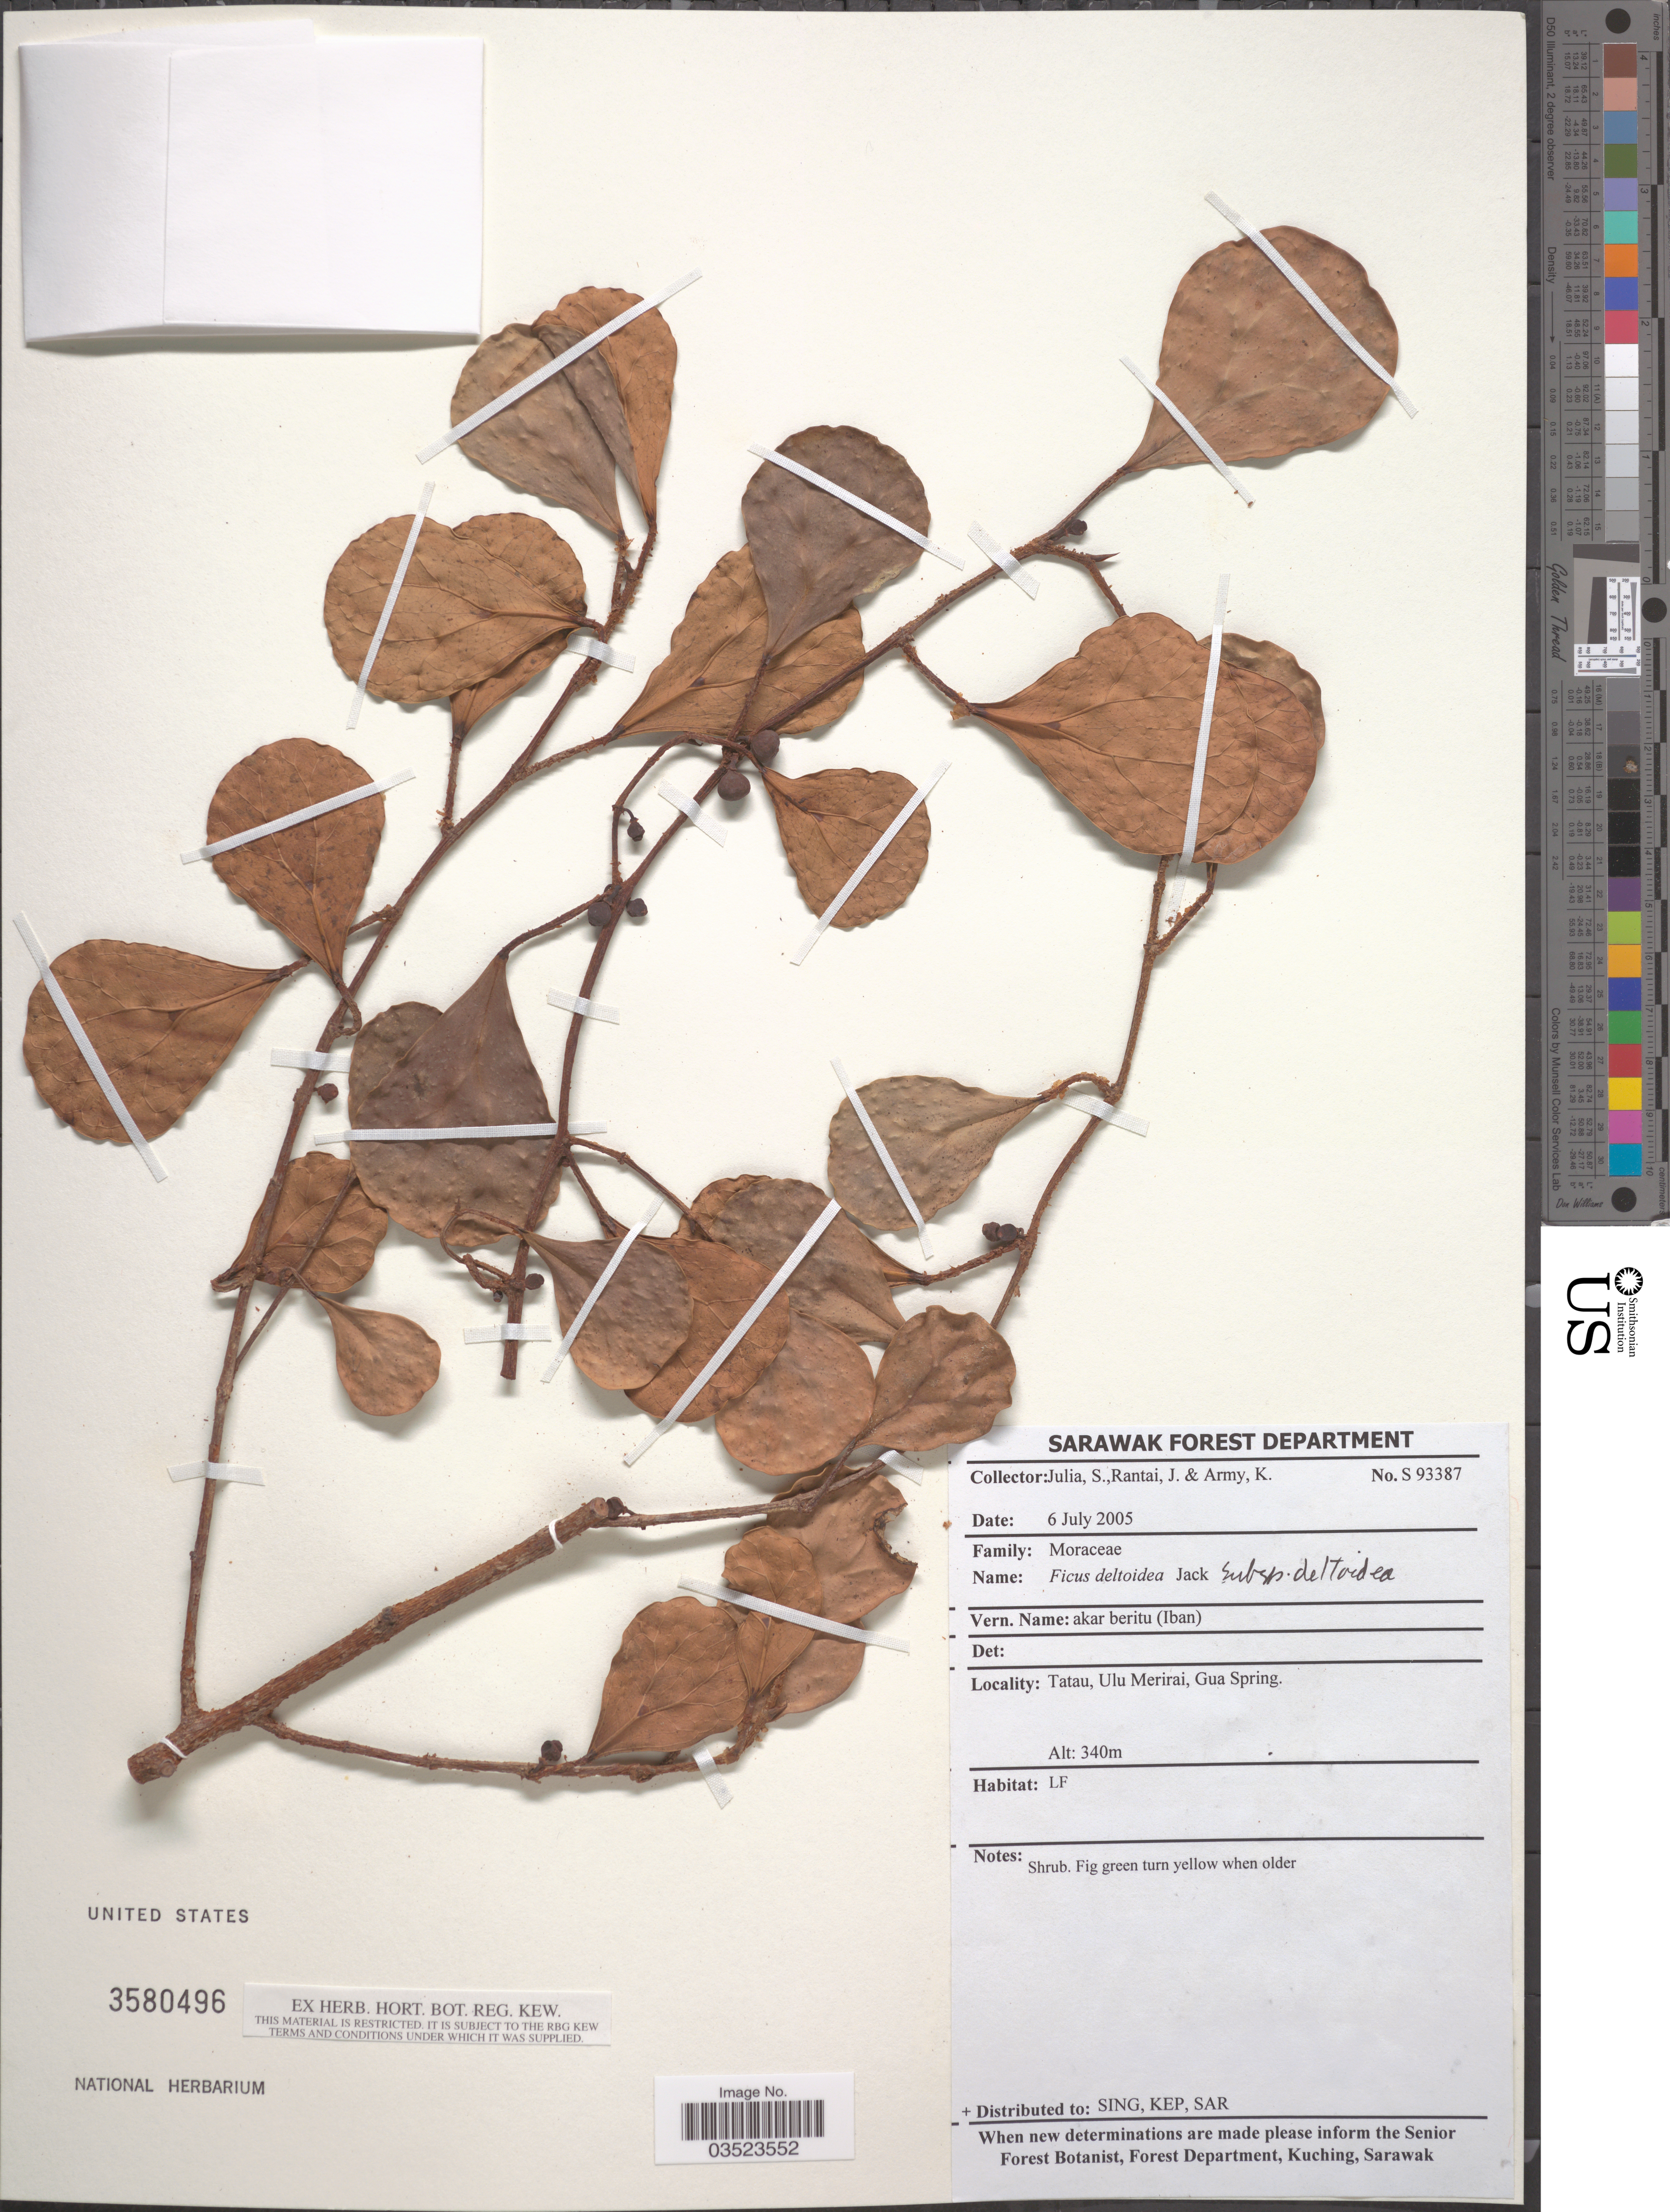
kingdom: Plantae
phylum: Tracheophyta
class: Magnoliopsida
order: Rosales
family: Moraceae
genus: Ficus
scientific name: Ficus deltoidea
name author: Jack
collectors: Julia, S., J. Rantai & K. Army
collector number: S93387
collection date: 2005-07-06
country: Malaysia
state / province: Sarawak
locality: Tatau, Ulu Merirai, Gua Spring.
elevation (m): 340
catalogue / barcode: US 3580496